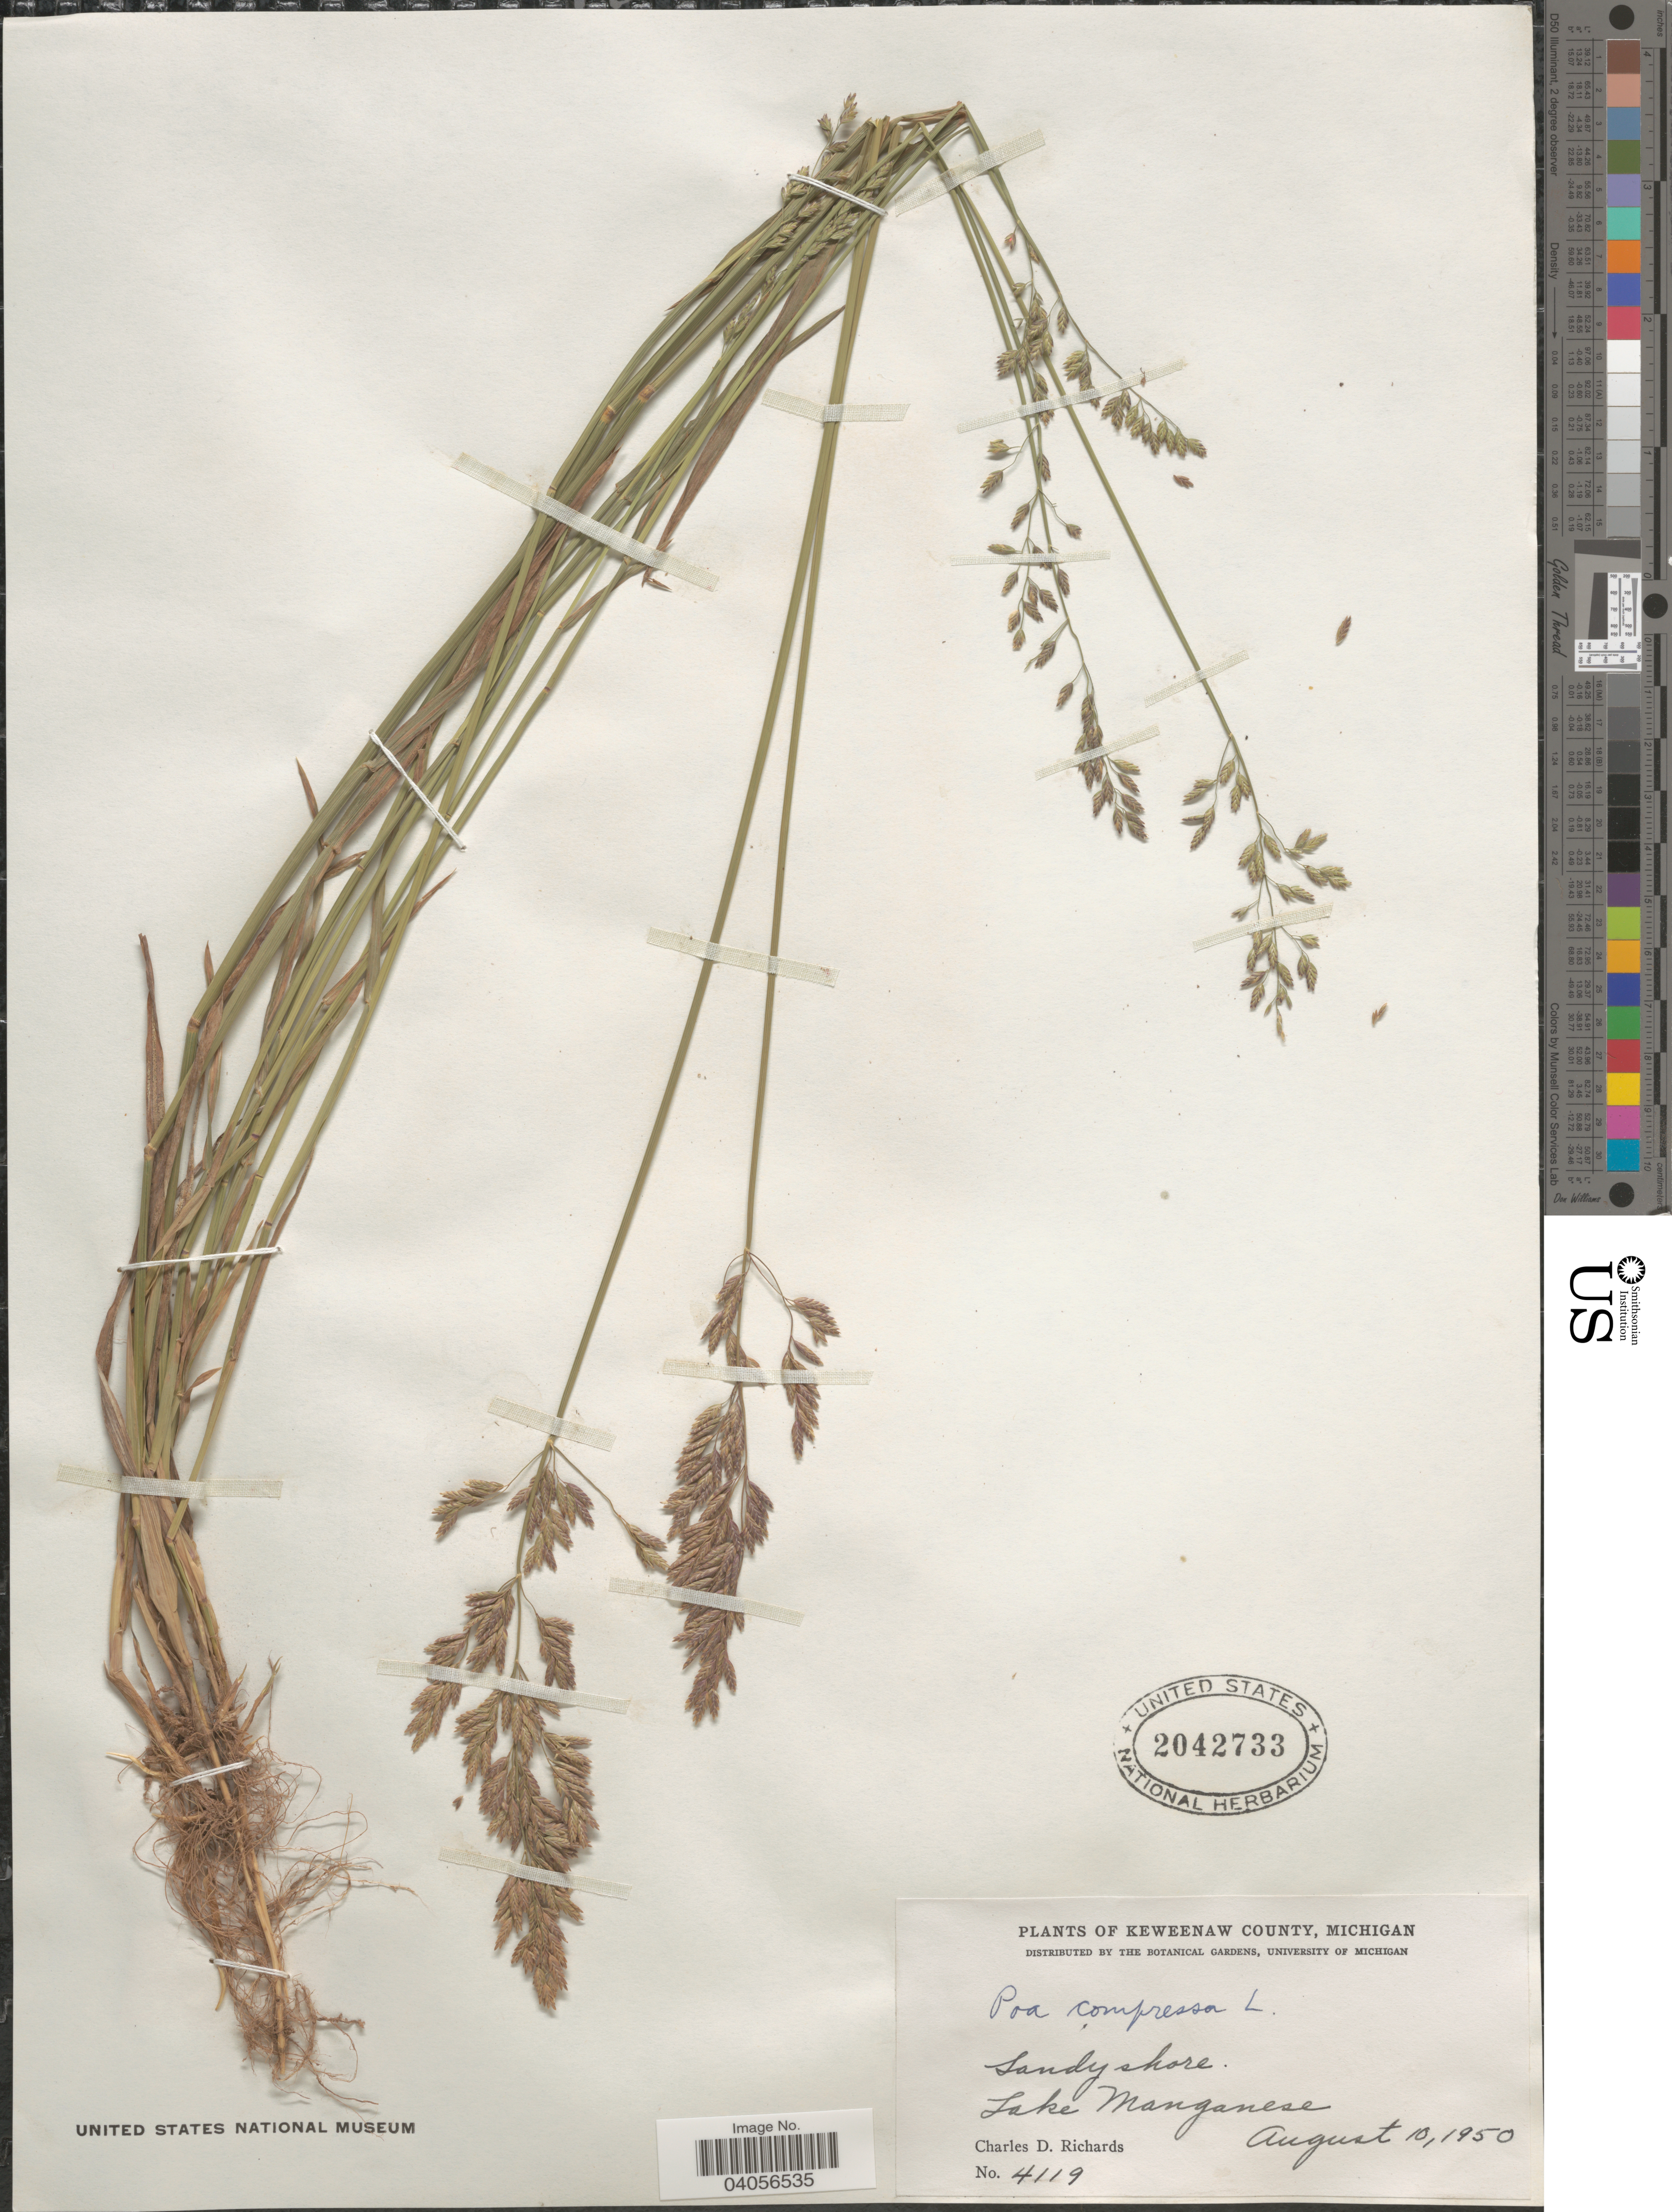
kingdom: Plantae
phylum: Tracheophyta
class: Liliopsida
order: Poales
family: Poaceae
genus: Poa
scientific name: Poa compressa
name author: L.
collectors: C. Richards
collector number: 4119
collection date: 1950-08-10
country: United States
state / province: Michigan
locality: Keweenaw County. Lake Manganese.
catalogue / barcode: US 2042733